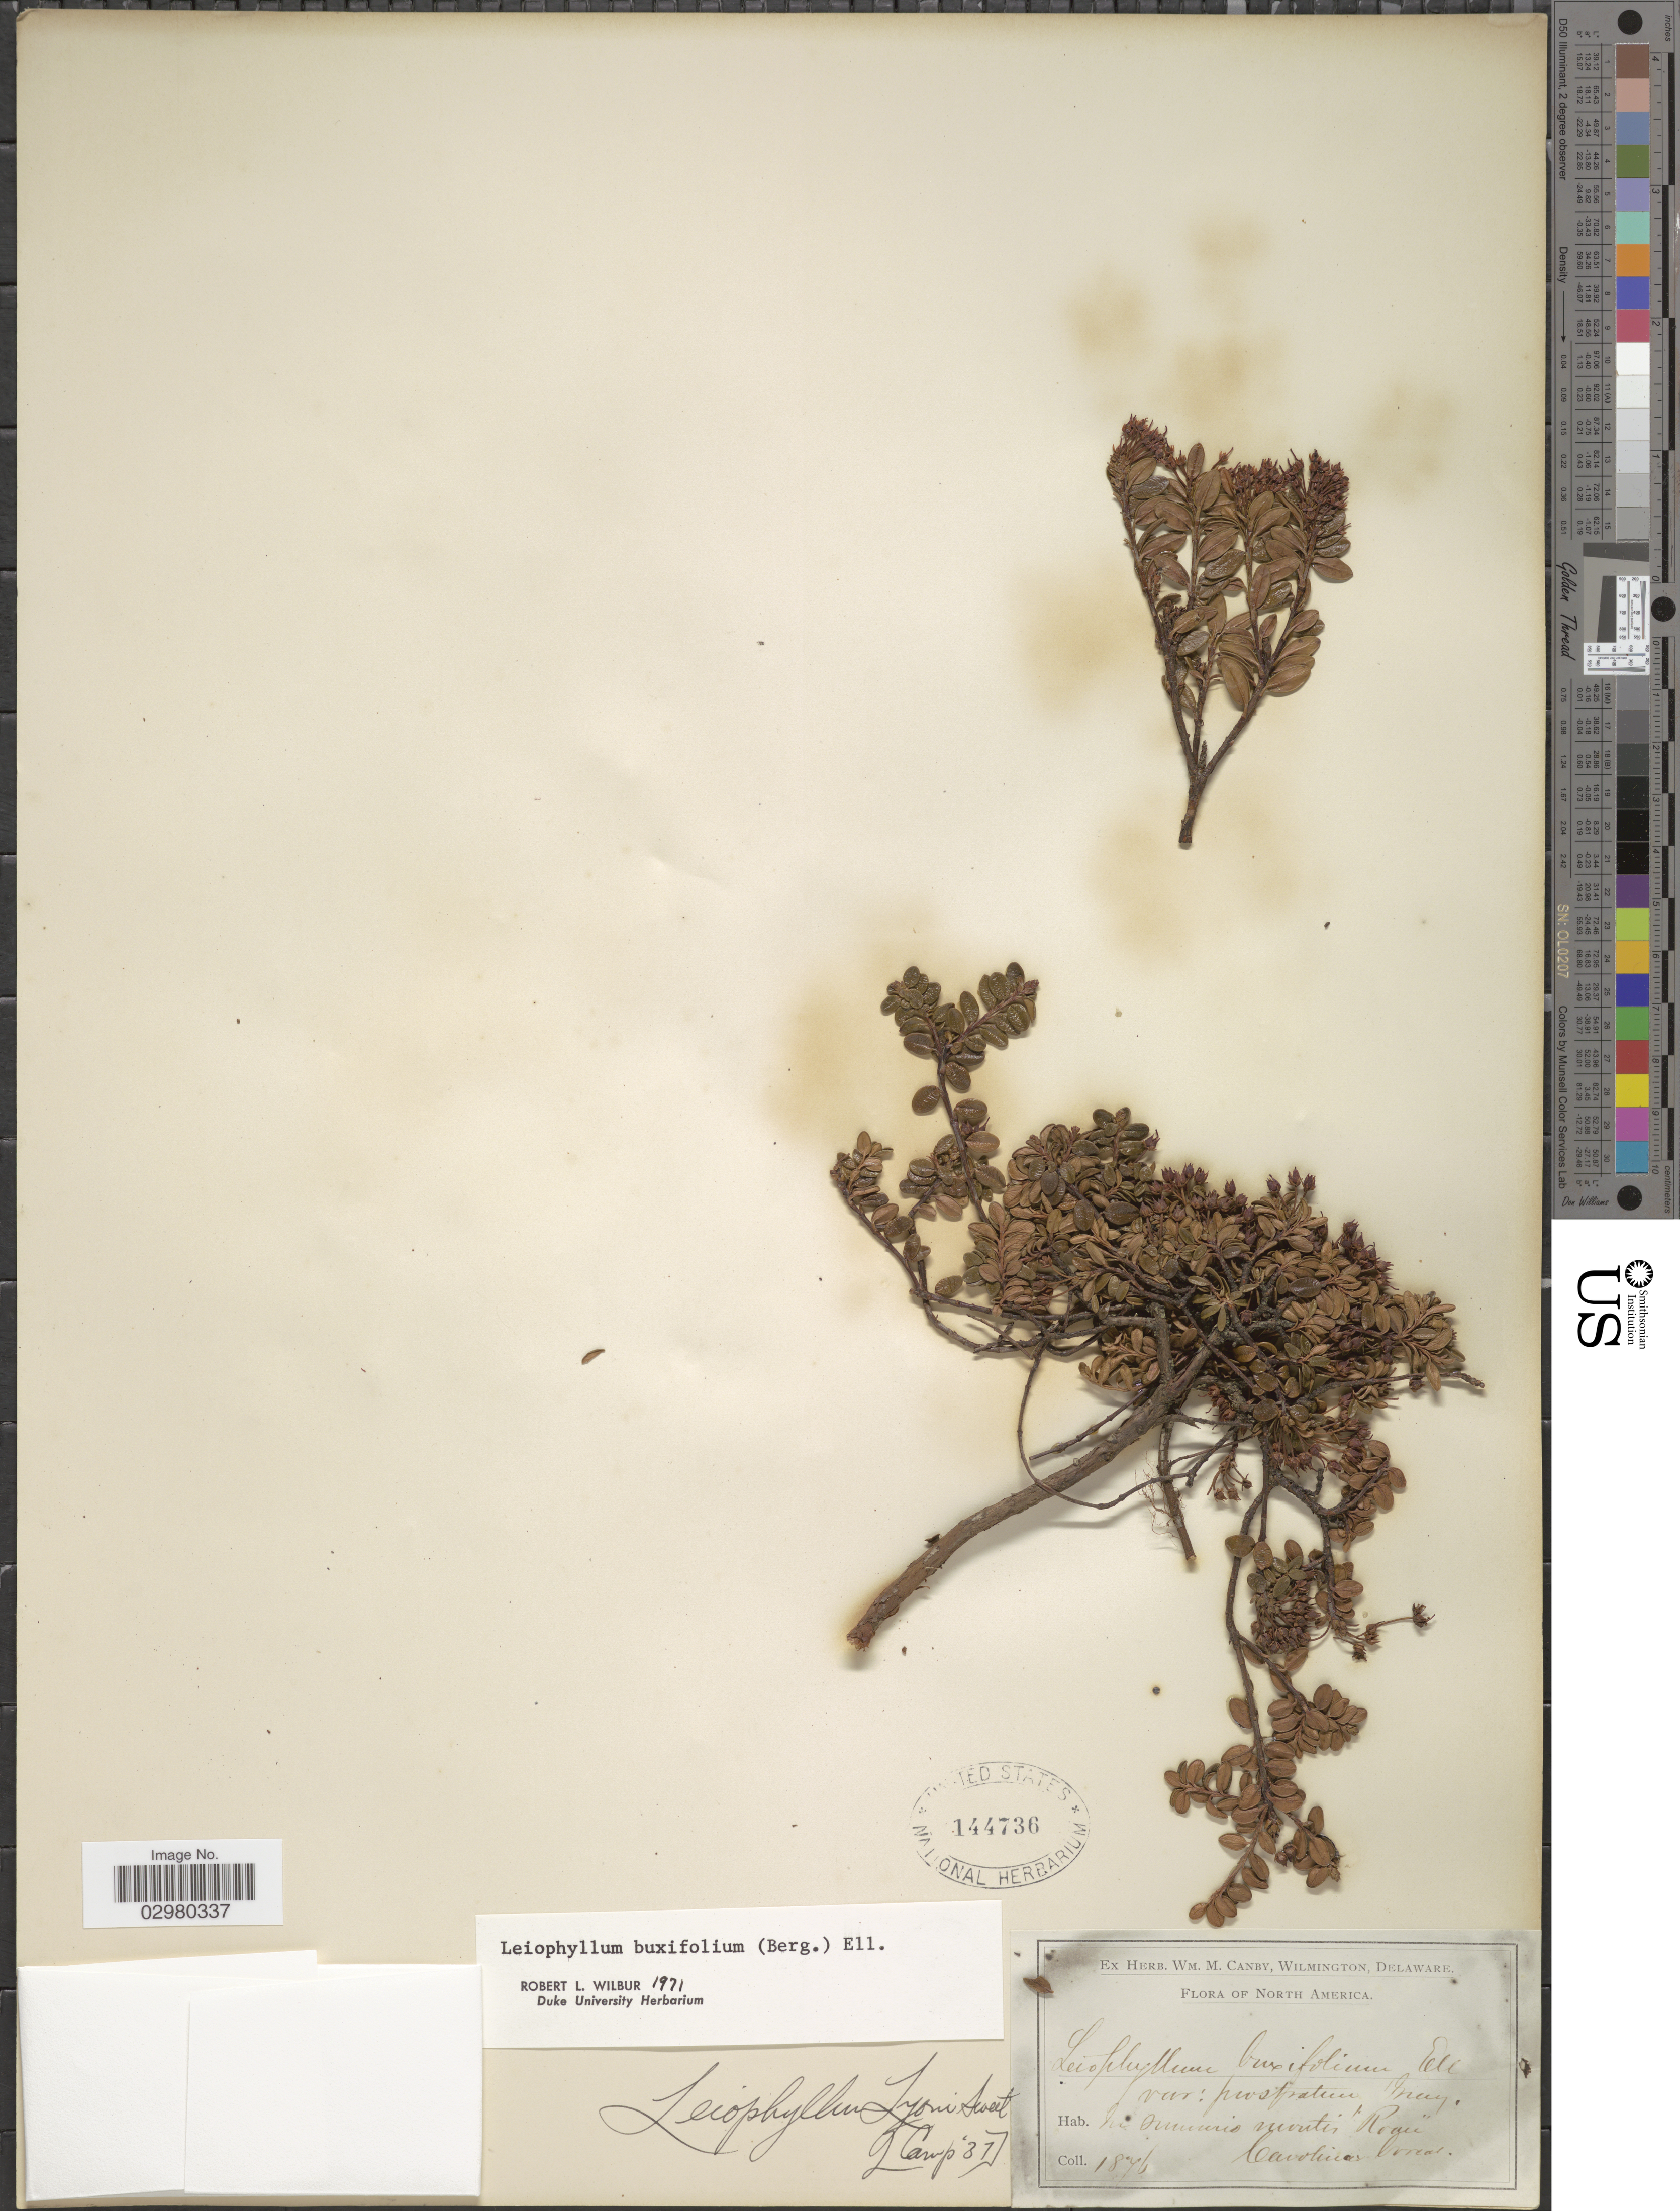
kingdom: Plantae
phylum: Tracheophyta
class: Magnoliopsida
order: Ericales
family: Ericaceae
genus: Leiophyllum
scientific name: Leiophyllum buxifolium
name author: (Bergius) Elliott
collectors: ex herb. W.M. Canby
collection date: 1876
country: United States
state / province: North Carolina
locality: In summit montis "Roan" Carolinas boreal.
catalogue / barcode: US 144736